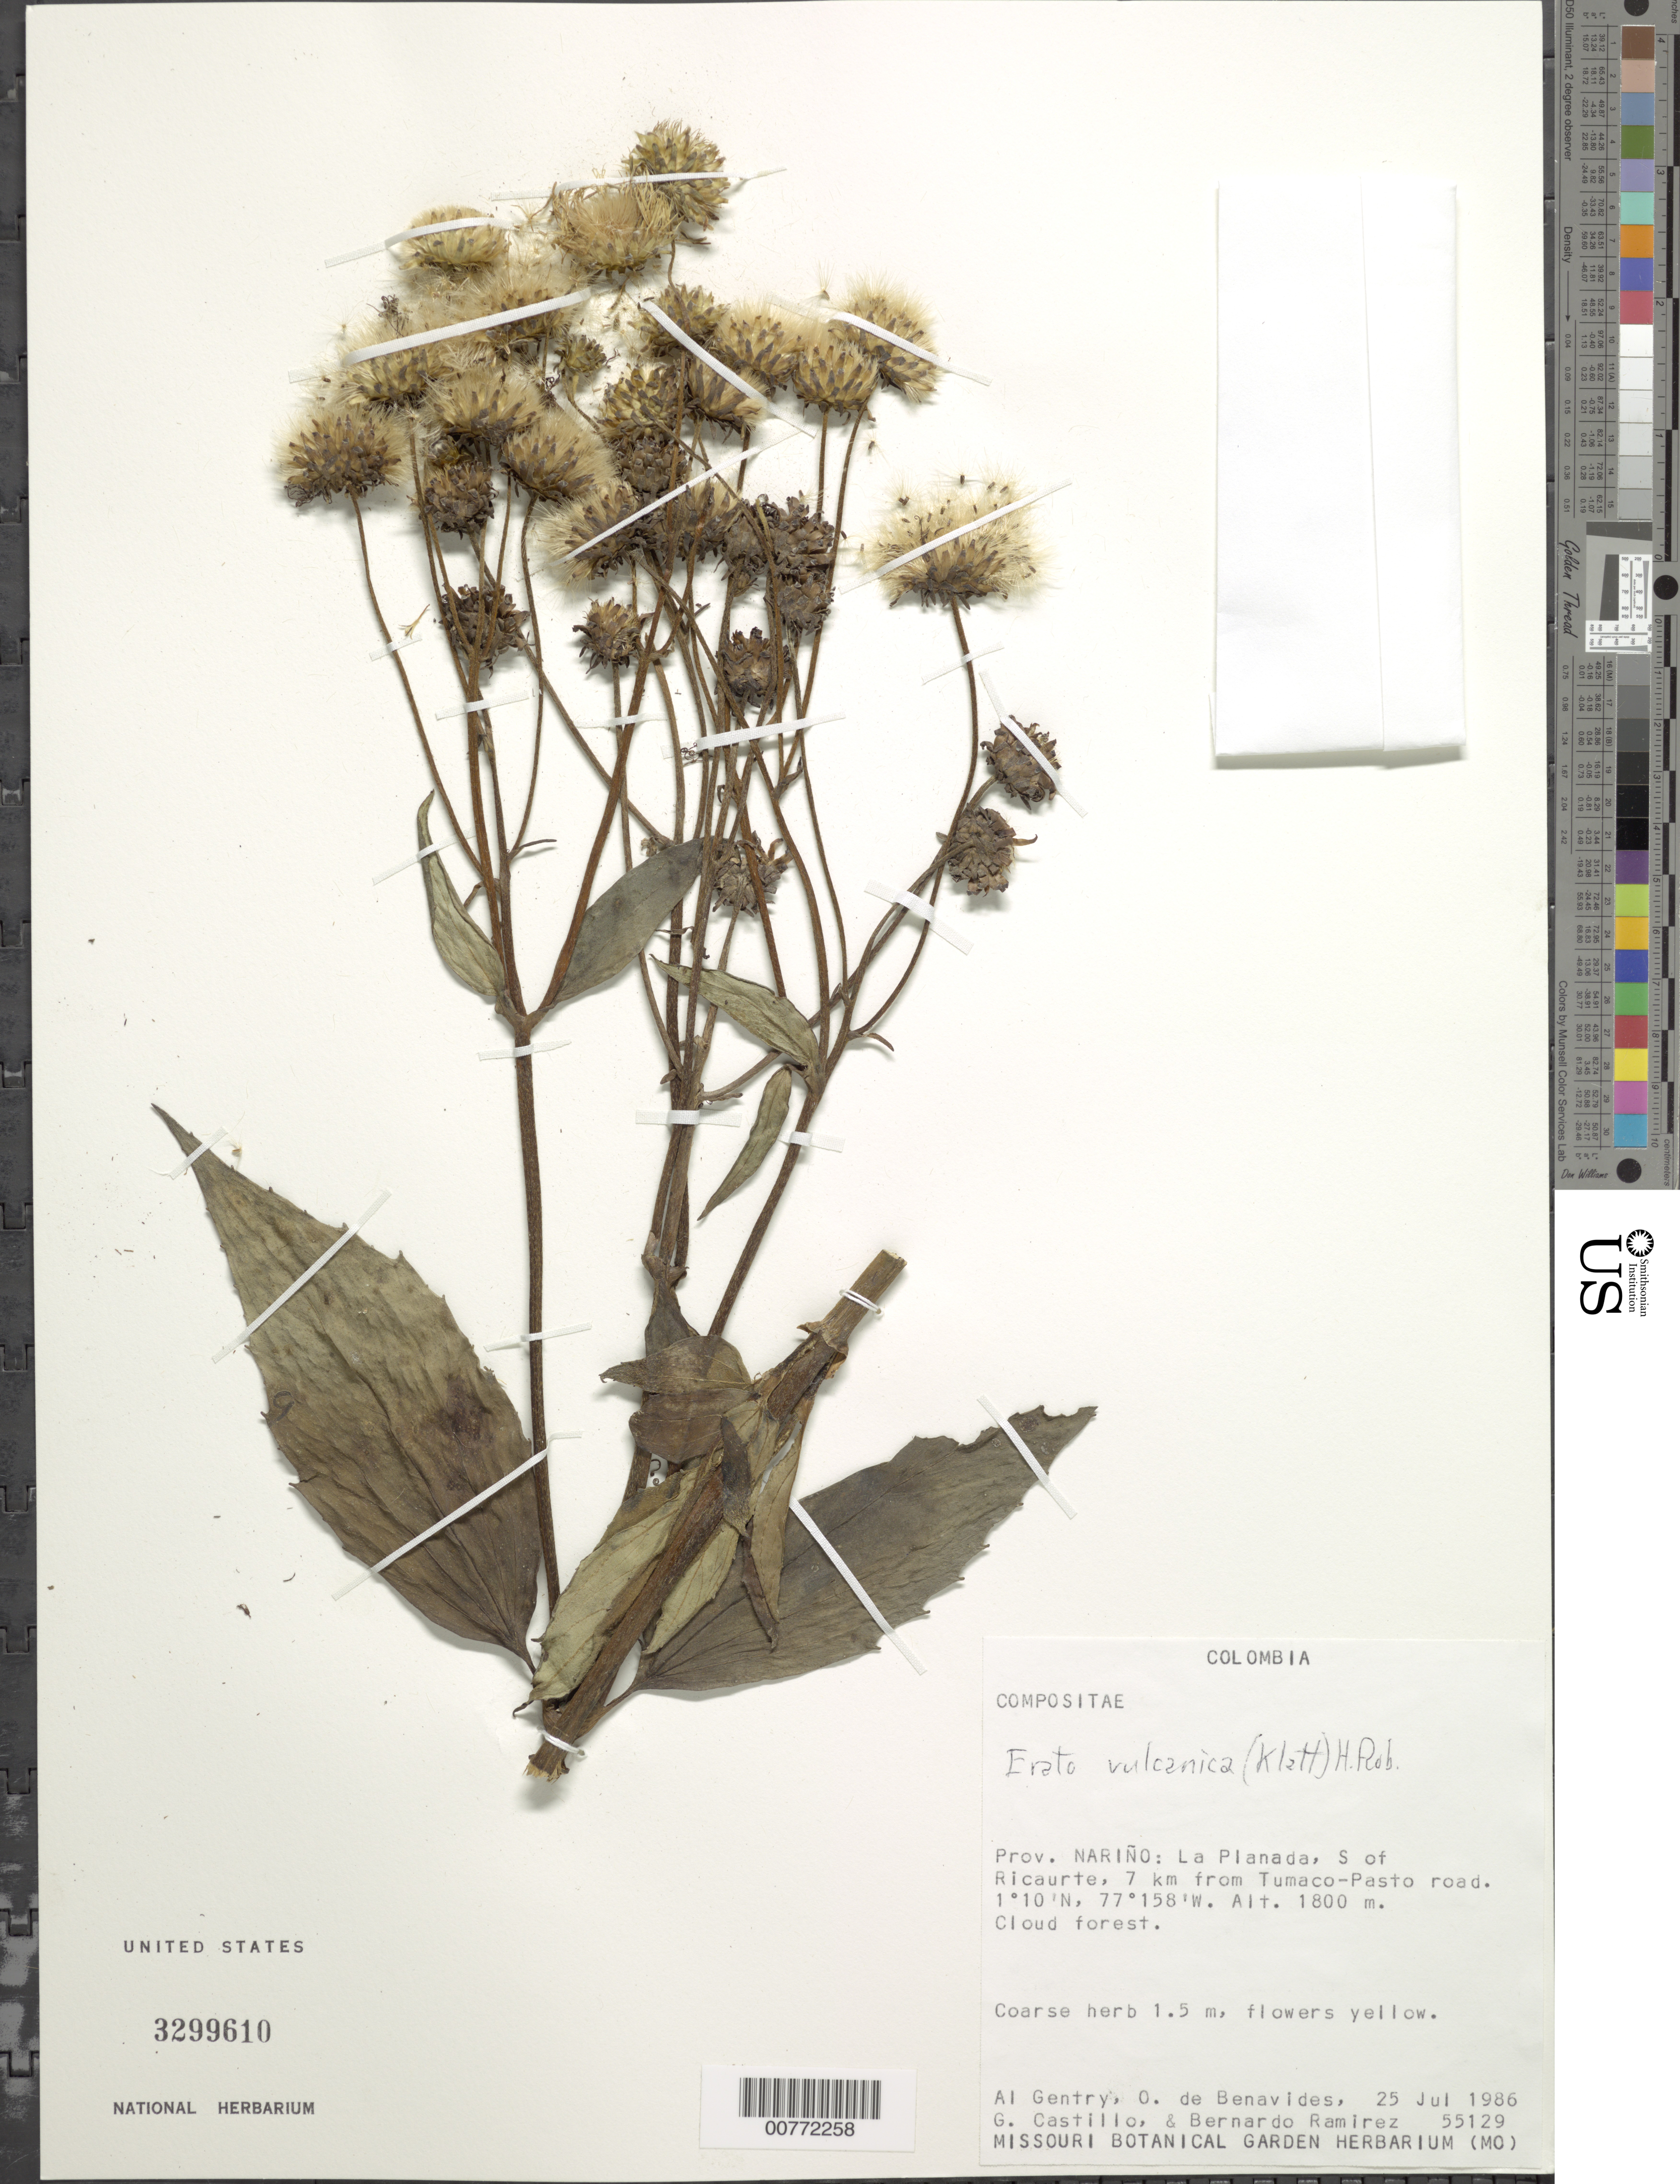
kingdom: Plantae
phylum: Tracheophyta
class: Magnoliopsida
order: Asterales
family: Asteraceae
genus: Erato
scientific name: Erato vulcanica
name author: (Klatt) H. Rob.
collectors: A. H. Gentry, Olga S. de Benavides, G. Castillo & B. Ramírez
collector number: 55129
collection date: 1986-07-25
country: Colombia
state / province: Nariño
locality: Prov. Narino: La Planada, S of Ricaurte, 7 km from Tumaco-Pasto road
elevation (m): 1800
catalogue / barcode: US 3299610